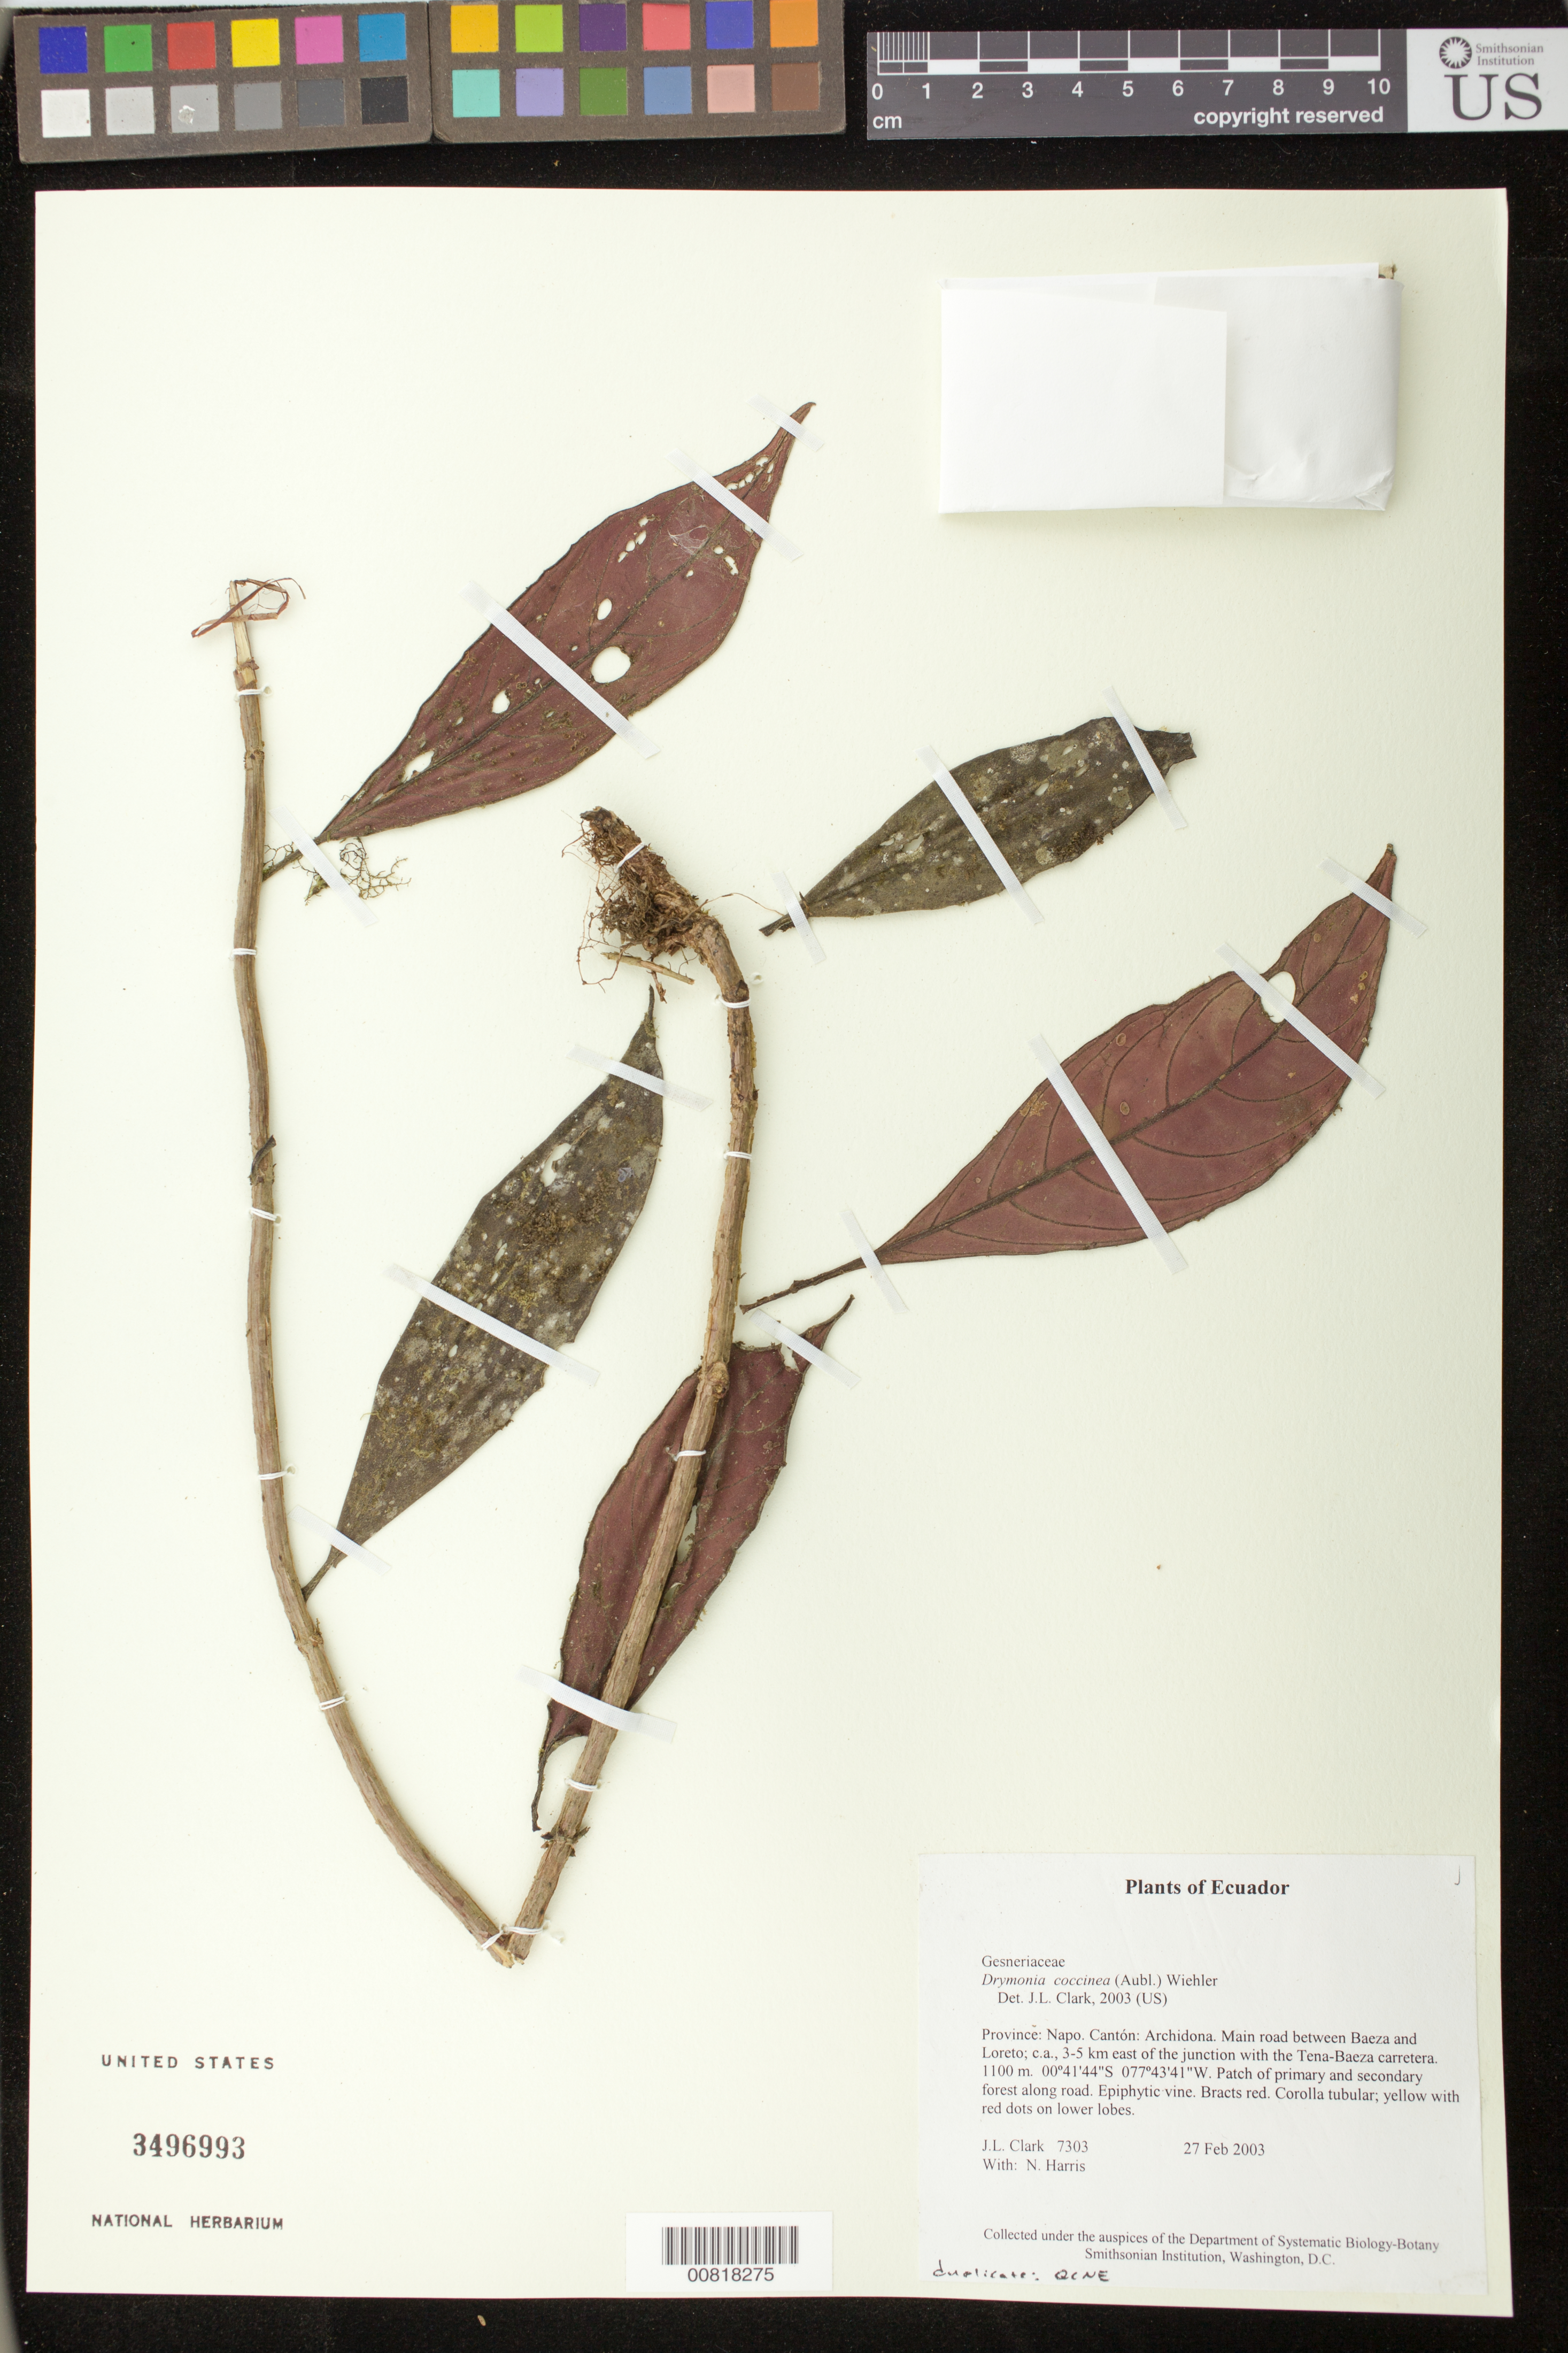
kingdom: Plantae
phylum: Tracheophyta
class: Magnoliopsida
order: Lamiales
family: Gesneriaceae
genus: Drymonia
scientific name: Drymonia coccinea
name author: (Aubl.) Wiehler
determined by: Clark, J. L., (SEL), The Marie Selby Botanical Garden (UNITED STATES)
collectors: J. L. Clark & N. Harris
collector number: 7303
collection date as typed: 27 Feb 2003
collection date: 2003-02-27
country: Ecuador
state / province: Napo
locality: Archidona. Main road between Baeza and Loreto; c.a., 3-5 km east of the junction with the Tena-Baeza carretera.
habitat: Patch of primary and secondary forest along road.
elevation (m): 1100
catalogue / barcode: US 3496993